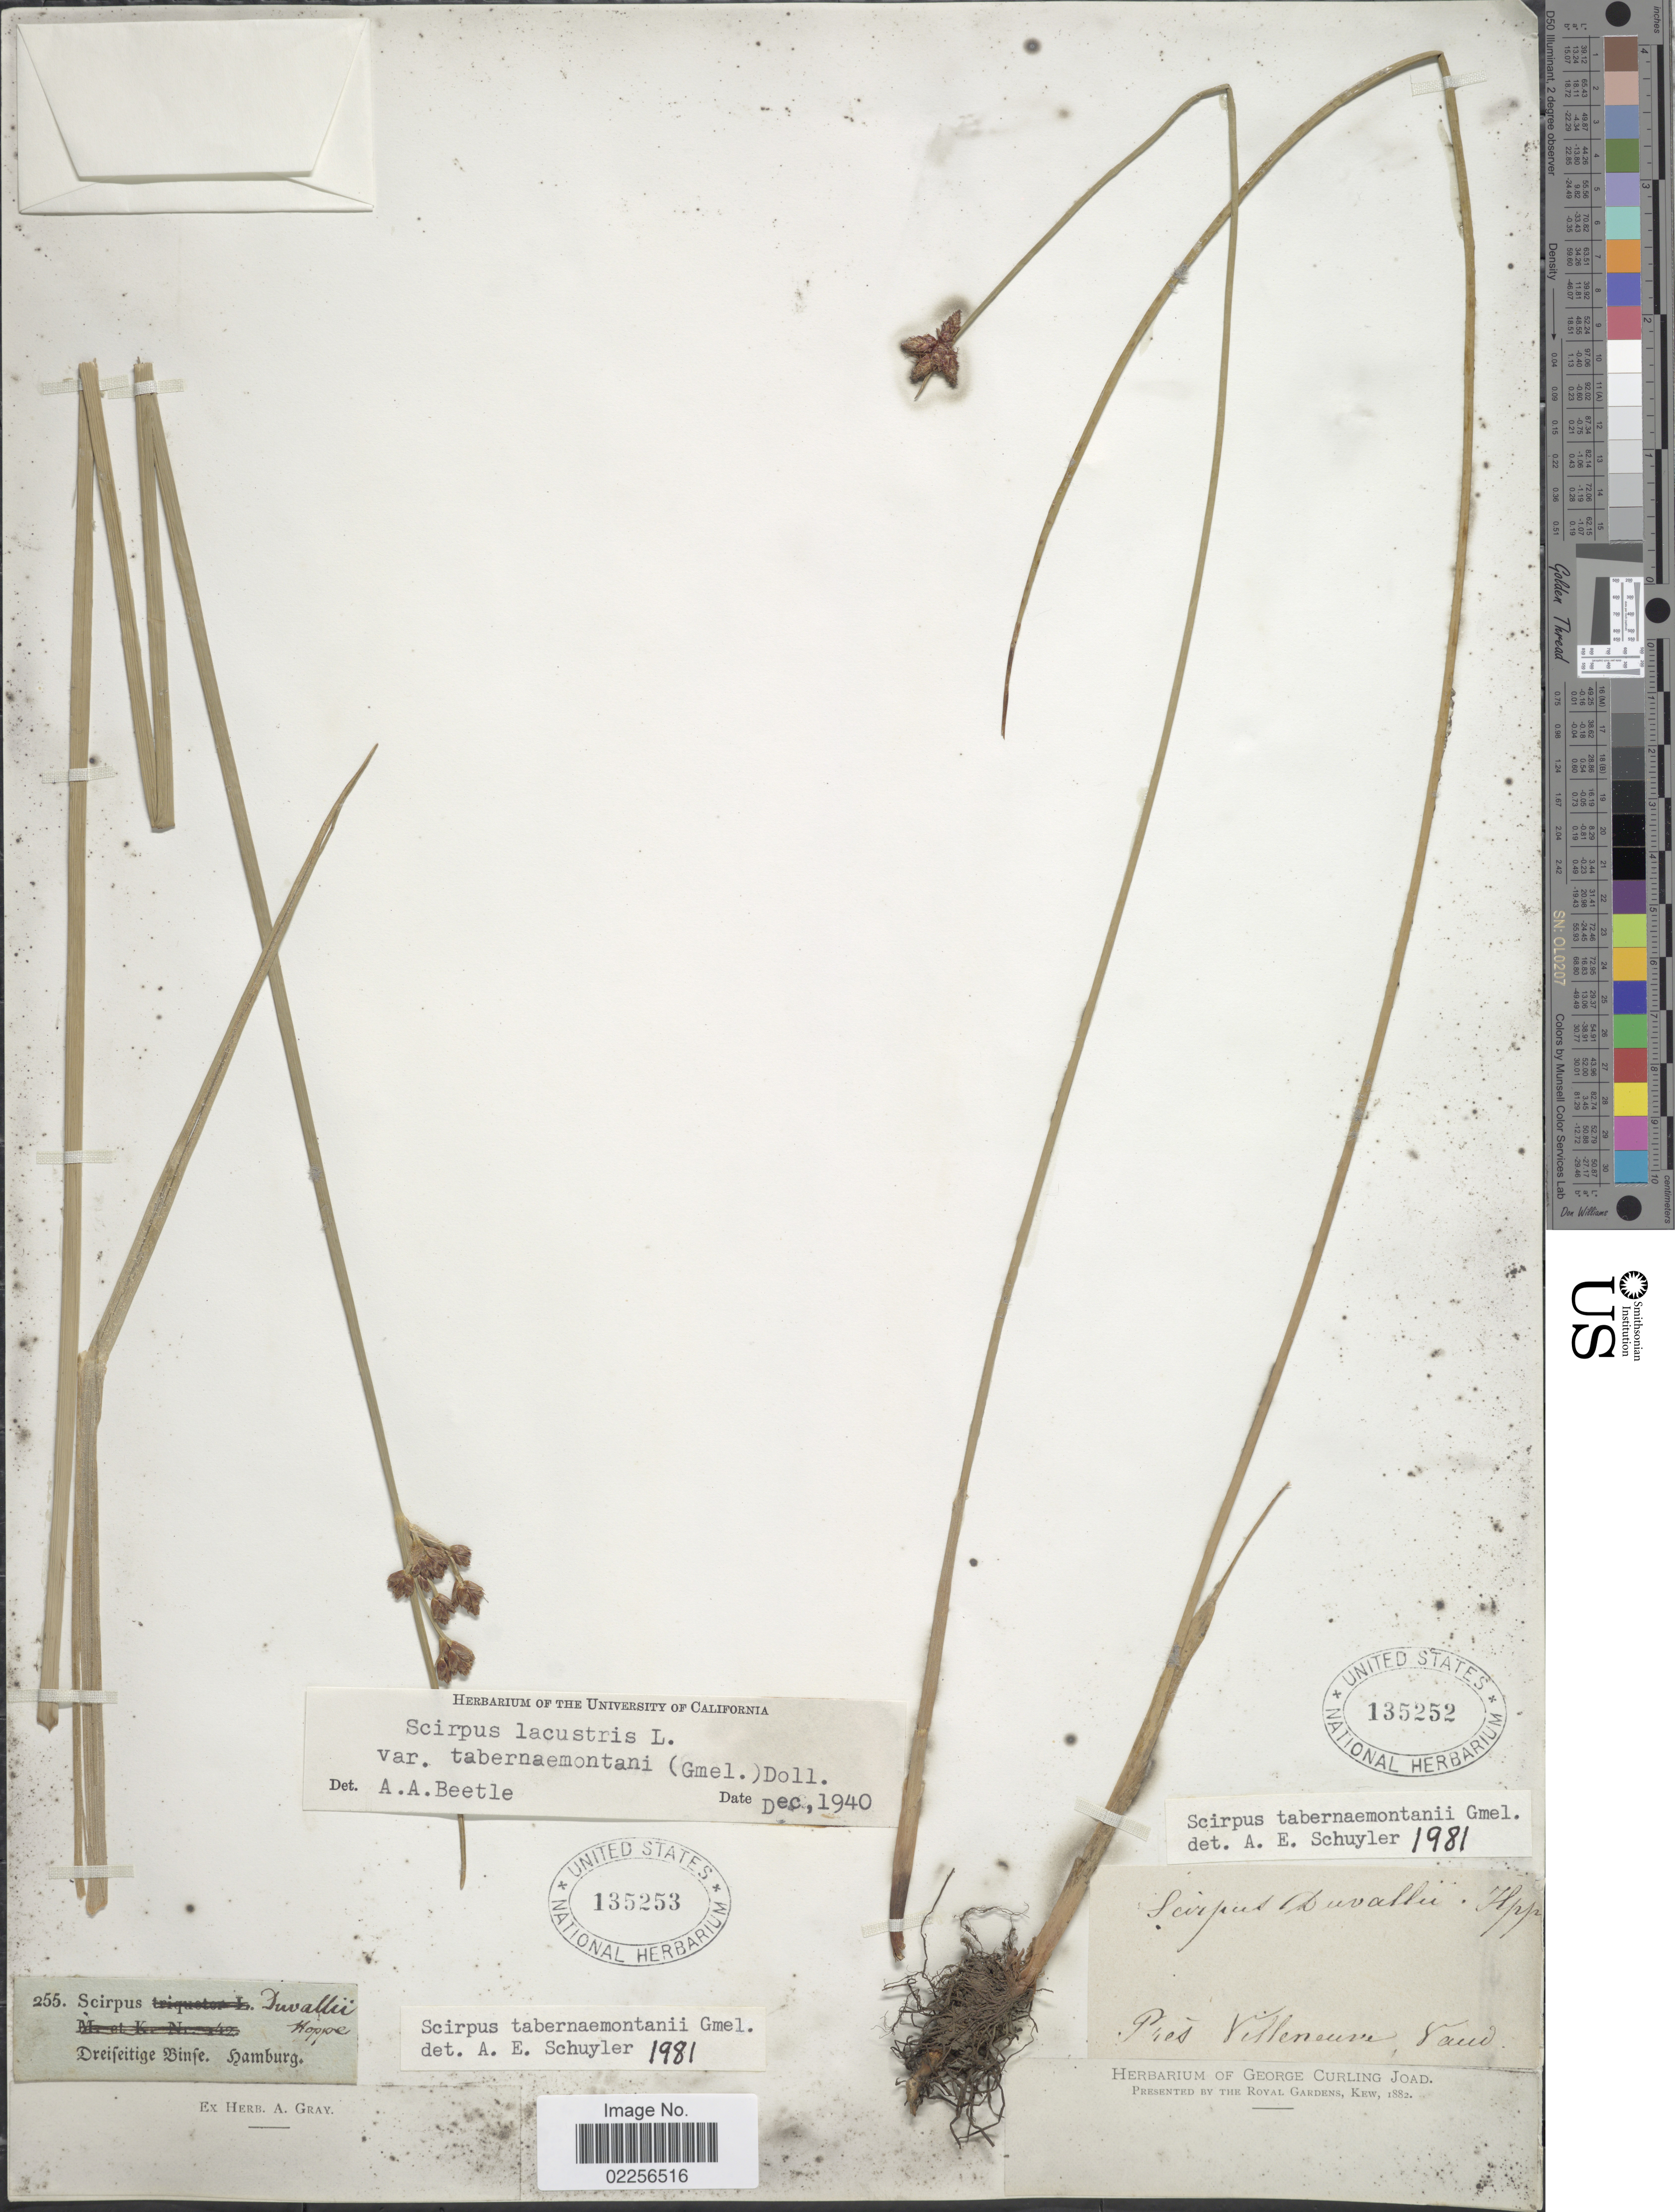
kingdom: Plantae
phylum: Tracheophyta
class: Liliopsida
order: Poales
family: Cyperaceae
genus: Schoenoplectus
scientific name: Schoenoplectus tabernaemontani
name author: (C.C. Gmel.) Palla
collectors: ex Herb. A. Gray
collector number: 255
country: Germany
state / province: Hamburg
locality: Dreifeitige Binfe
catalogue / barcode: US 135253